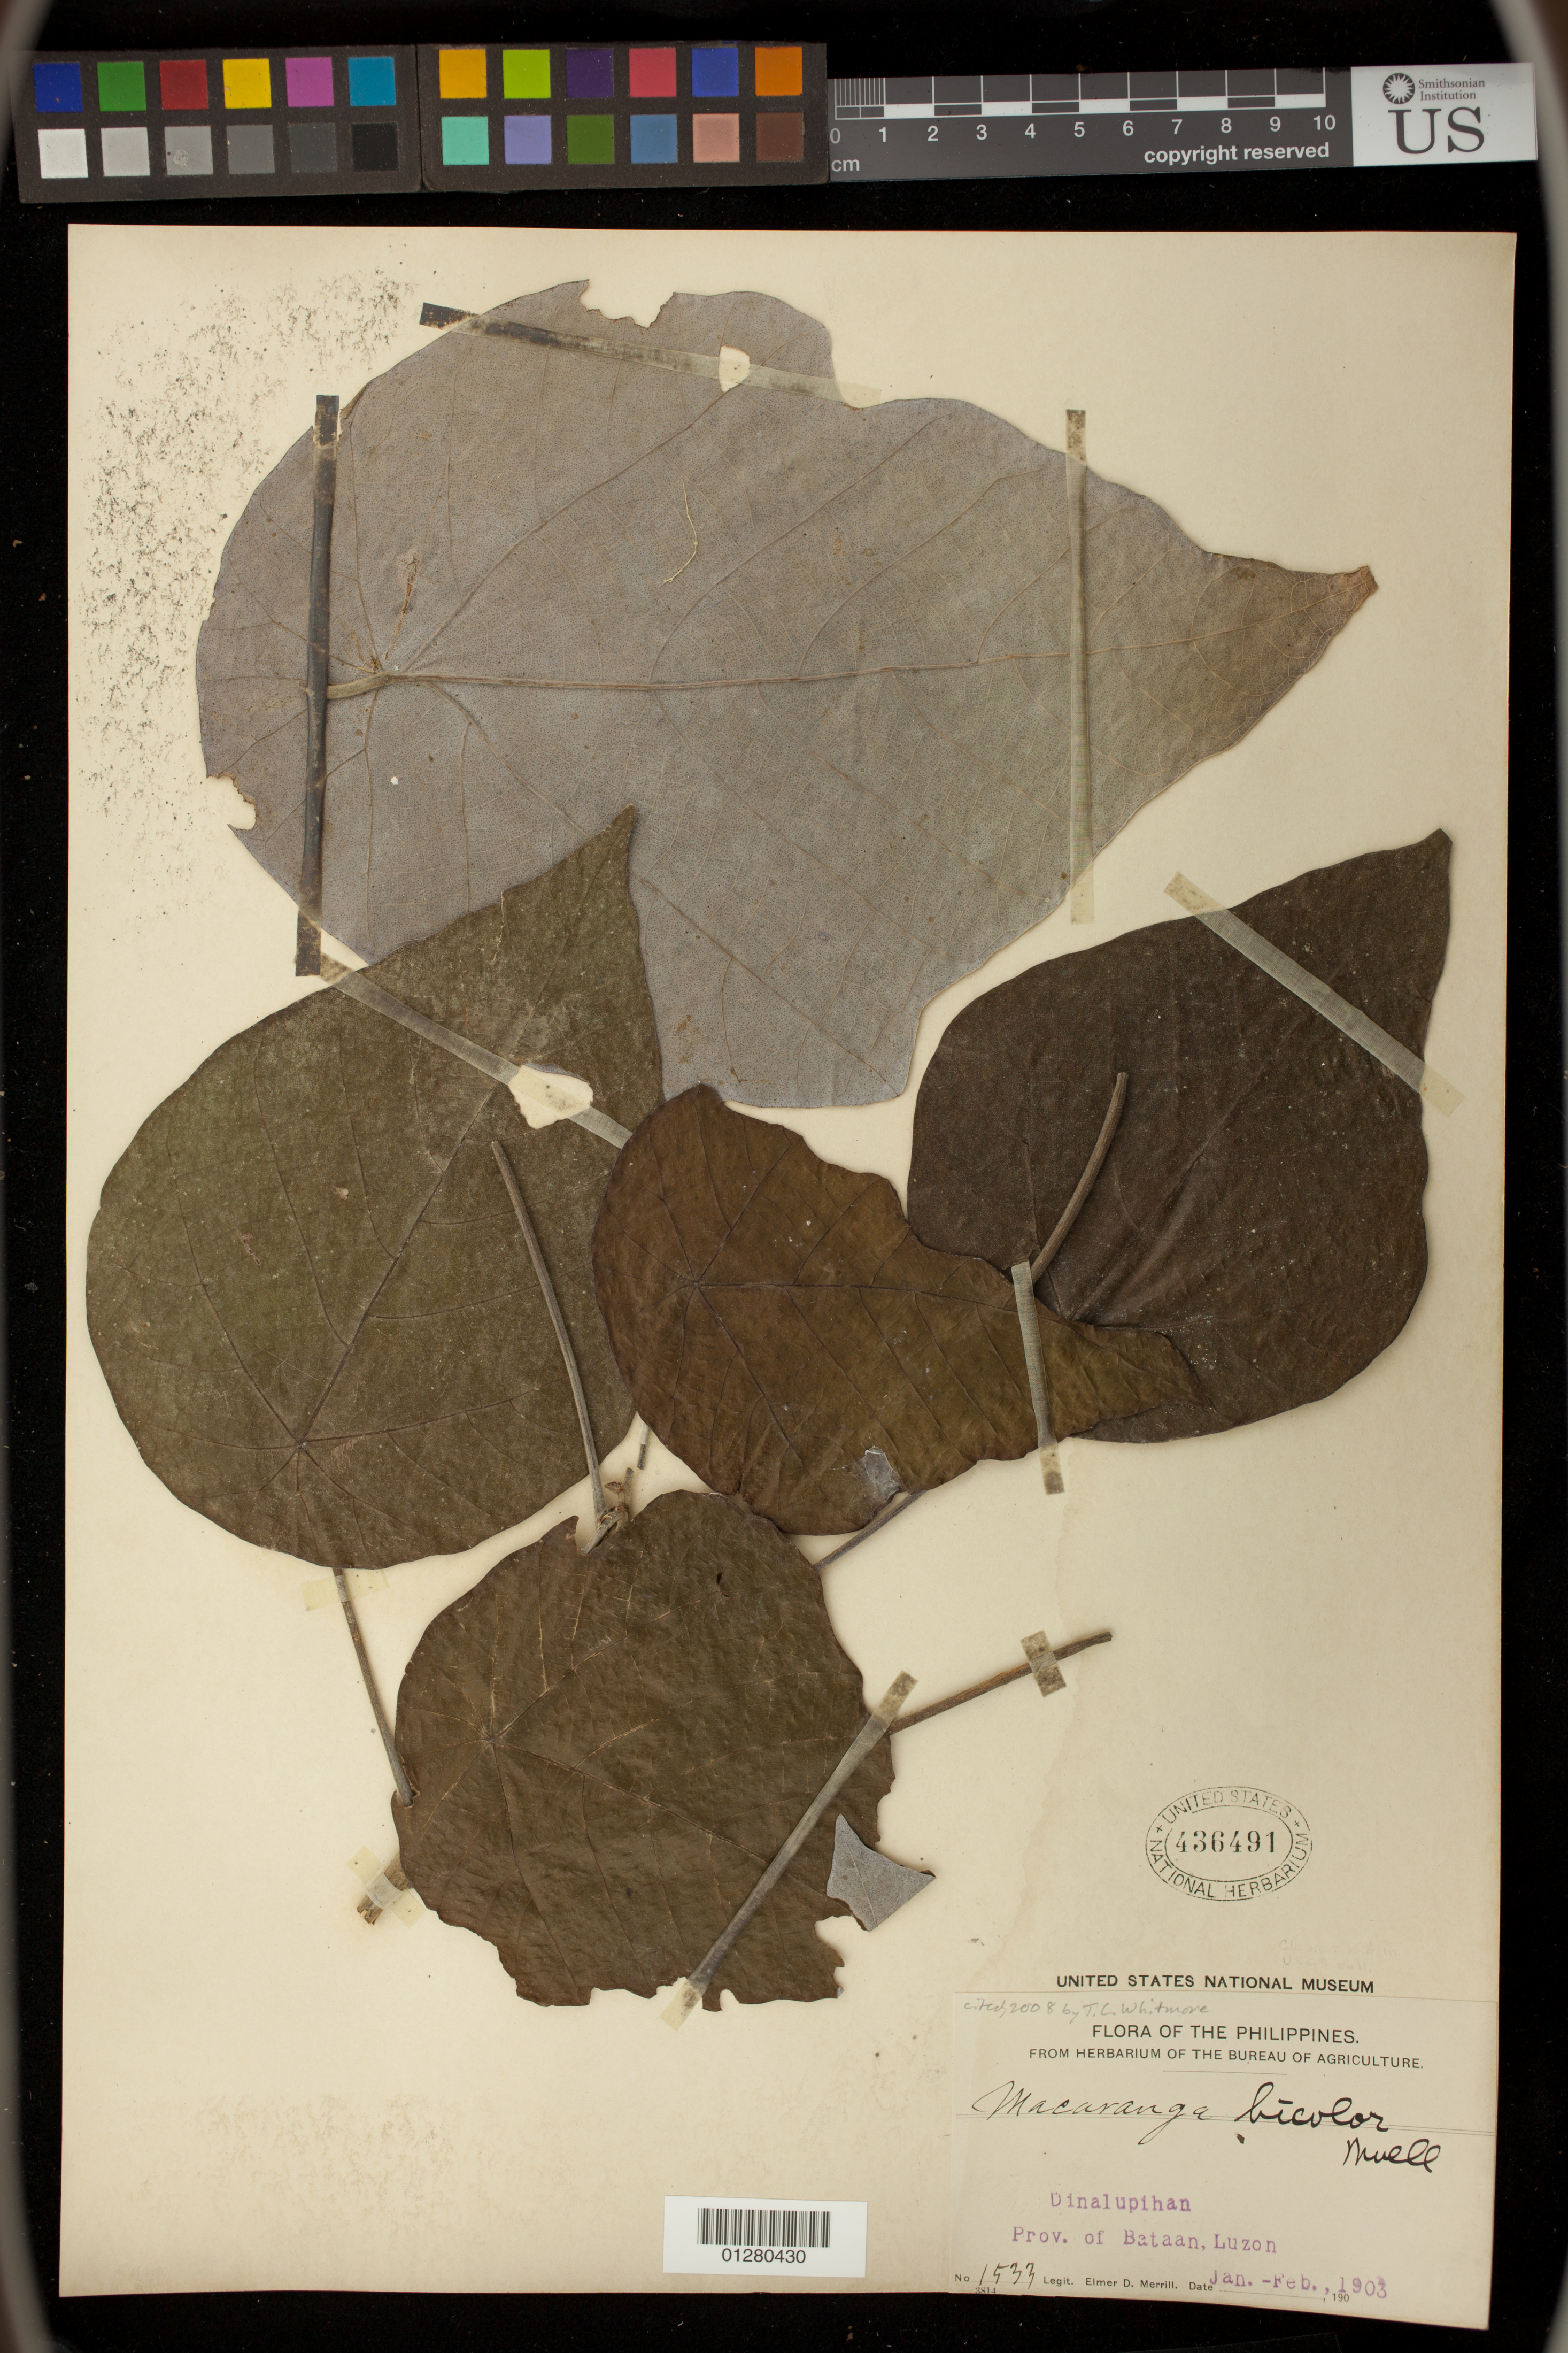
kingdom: Plantae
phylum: Tracheophyta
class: Magnoliopsida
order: Malpighiales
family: Euphorbiaceae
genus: Macaranga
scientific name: Macaranga bicolor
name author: Müll. Arg.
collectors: E. D. Merrill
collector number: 1533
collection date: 1903-01/1903-02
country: Philippines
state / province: Central Luzon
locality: Dinalupihan,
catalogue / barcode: US 436491